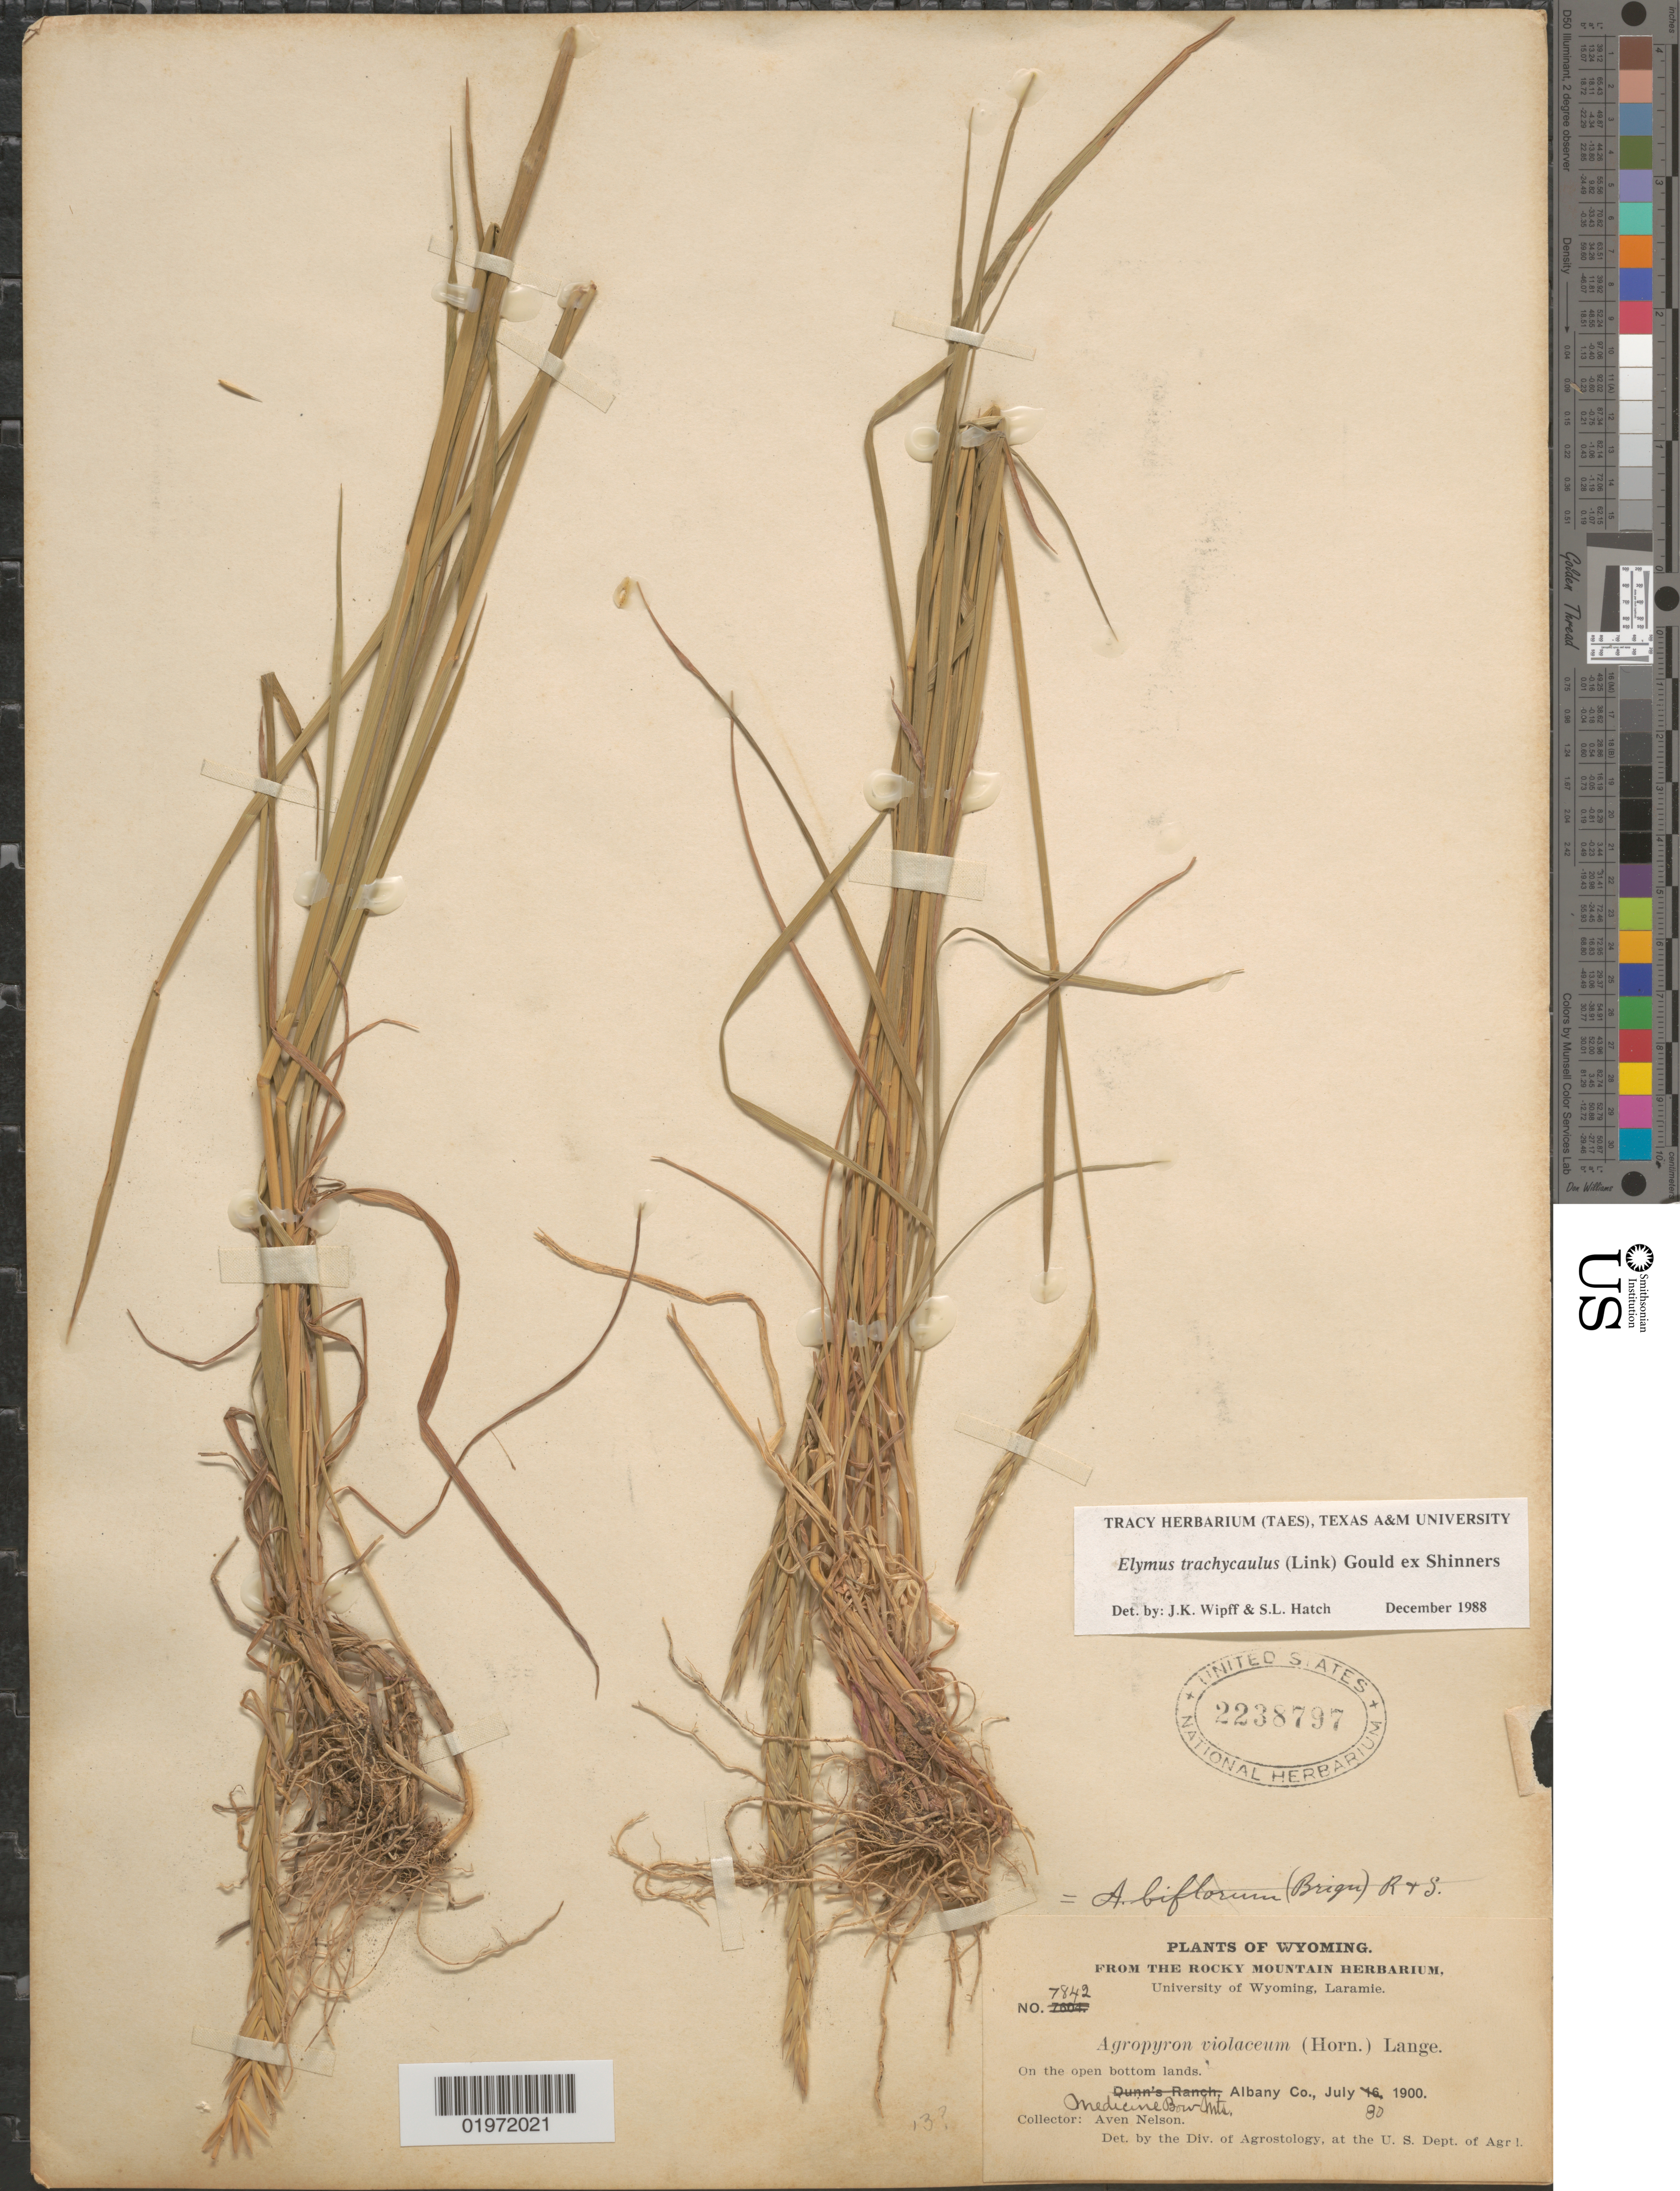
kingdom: Plantae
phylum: Tracheophyta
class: Liliopsida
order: Poales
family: Poaceae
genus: Elymus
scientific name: Elymus trachycaulus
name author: (Link) Gould ex Shinners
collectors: A. Nelson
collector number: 7842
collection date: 1900-07-30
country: United States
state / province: Wyoming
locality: Medicine Bow Mts. Albany Co.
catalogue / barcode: US 2238797